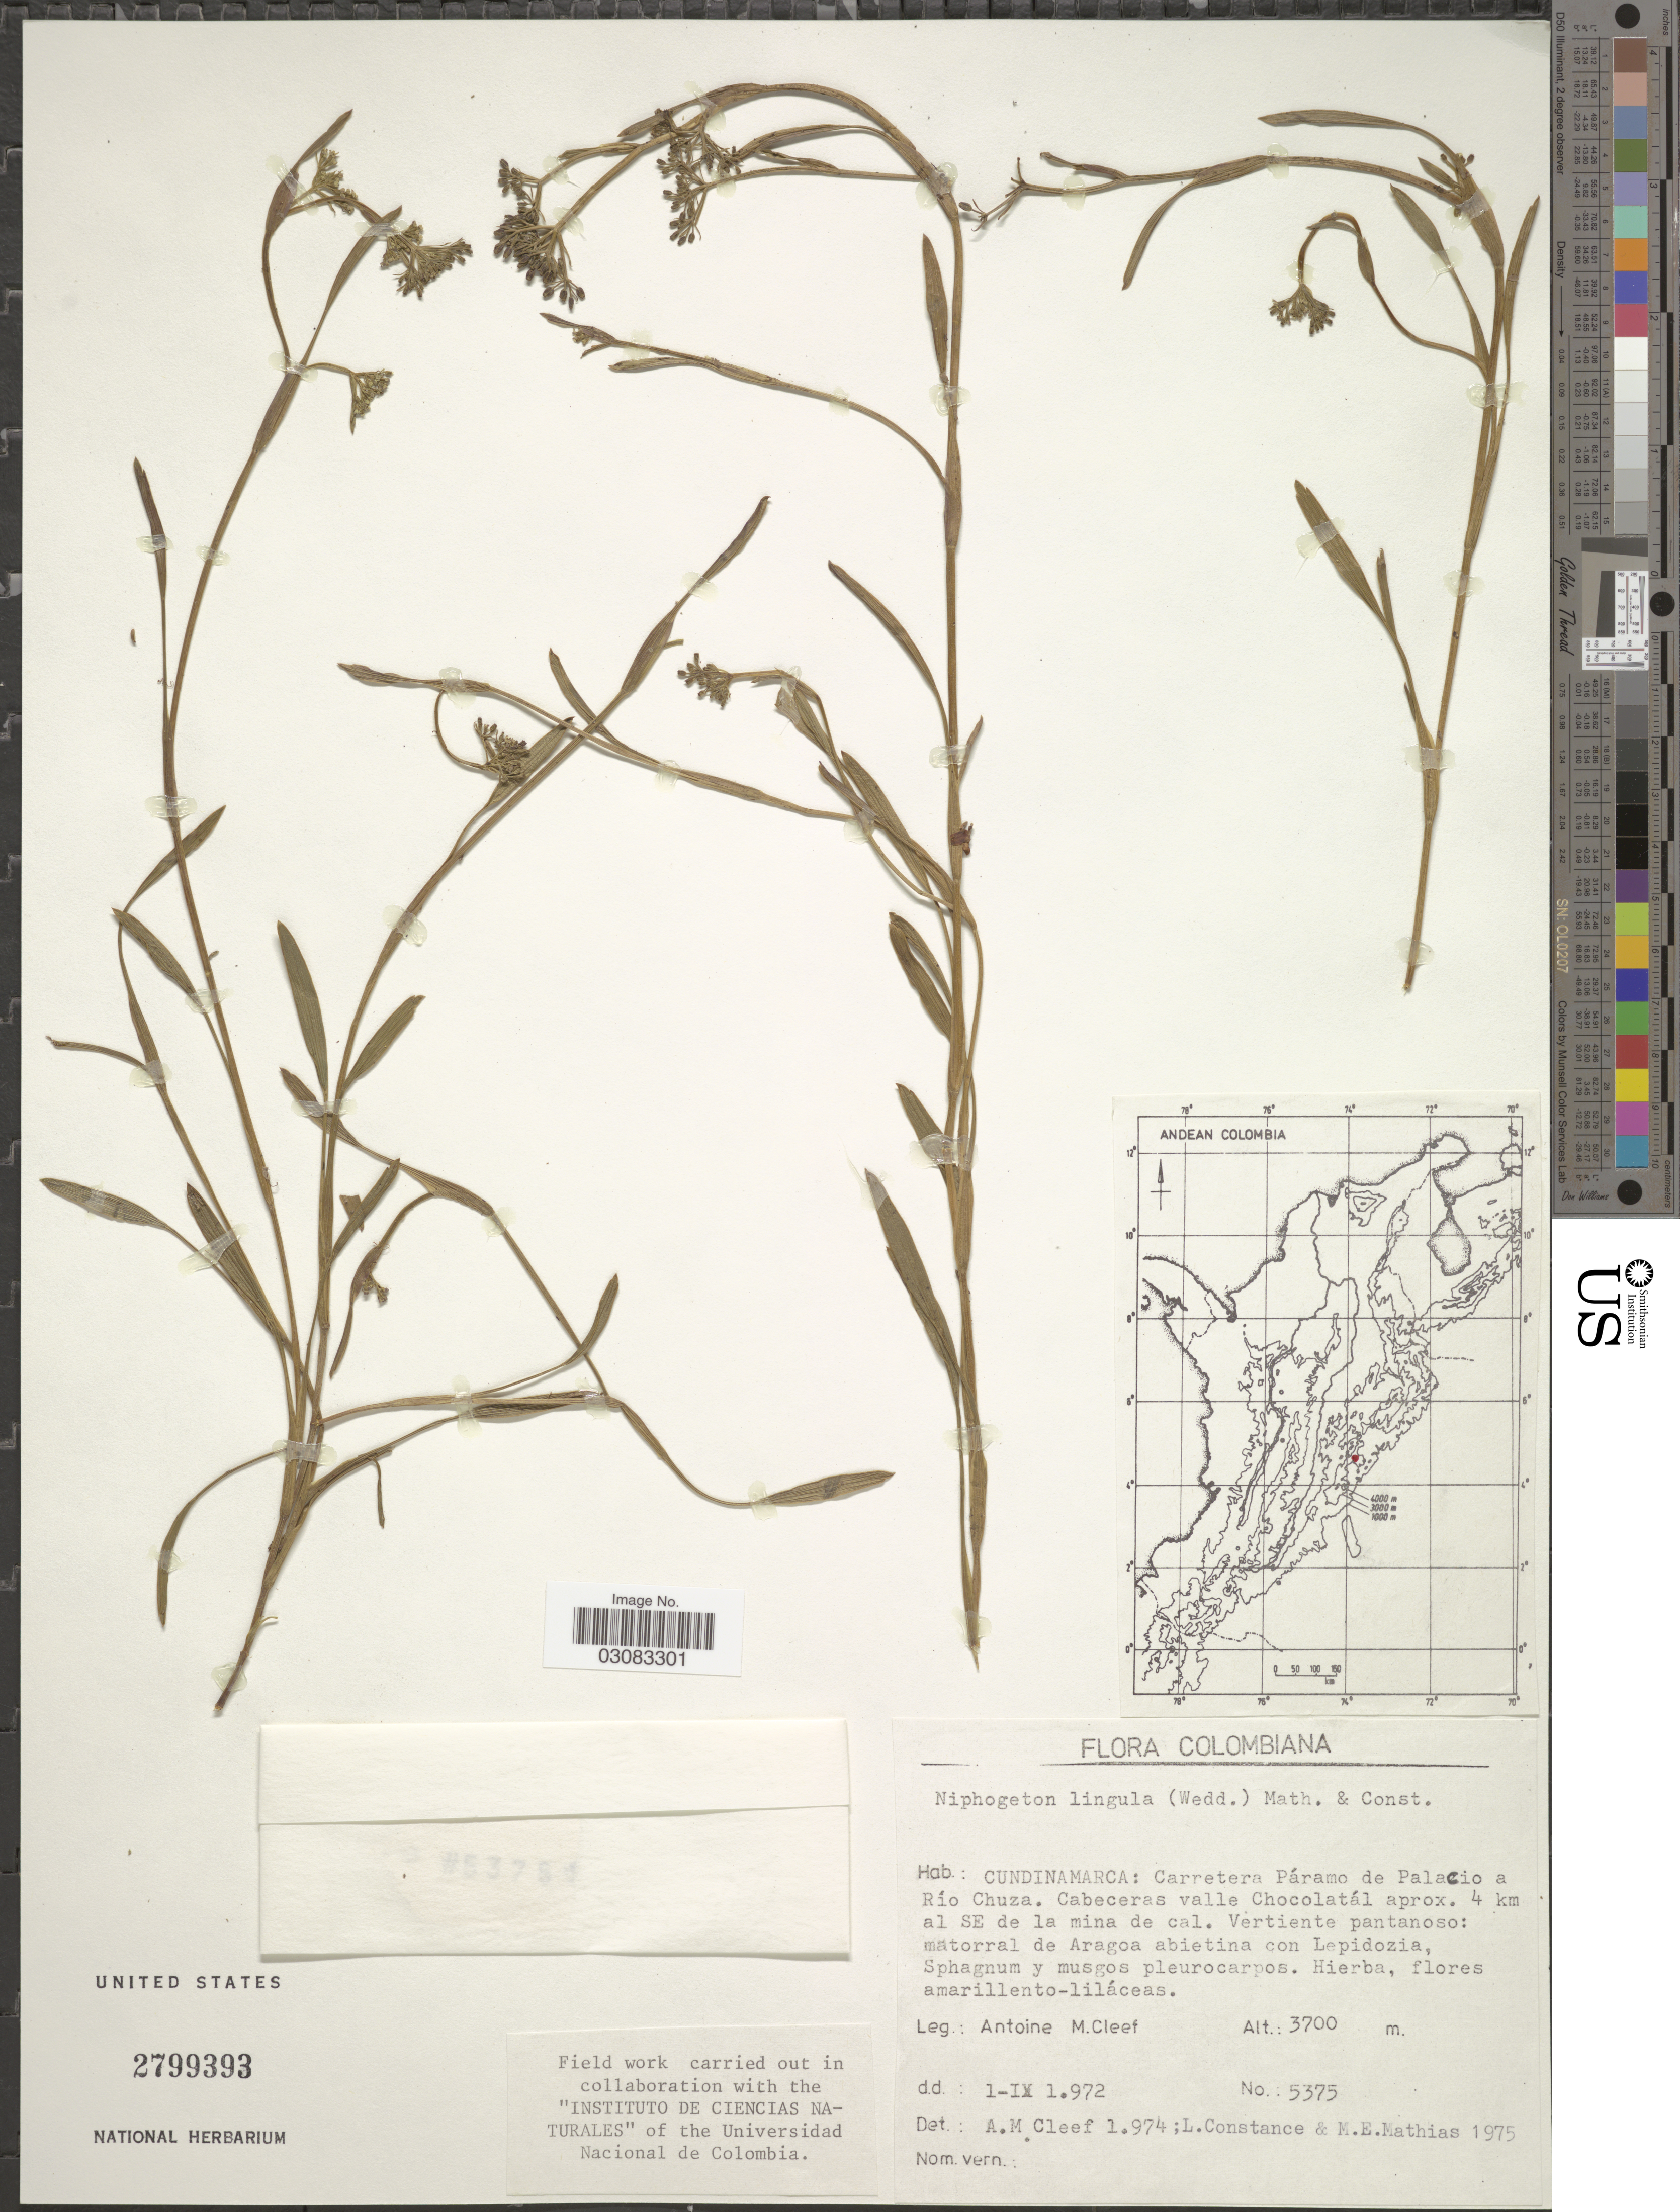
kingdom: Plantae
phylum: Tracheophyta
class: Magnoliopsida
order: Apiales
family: Apiaceae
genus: Niphogeton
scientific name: Niphogeton lingula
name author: (Wedd.) Mathias & Constance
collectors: A. M. Cleef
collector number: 5375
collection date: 1972-09-01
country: Colombia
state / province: Cundinamarca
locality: Carretera Páramo de Palacio a Río Chuza. Cabeceras valle Chocolatál aprox. 4 km al SE de la mina de cal. Vertiente pantanoso.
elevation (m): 3700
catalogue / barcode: US 2799393